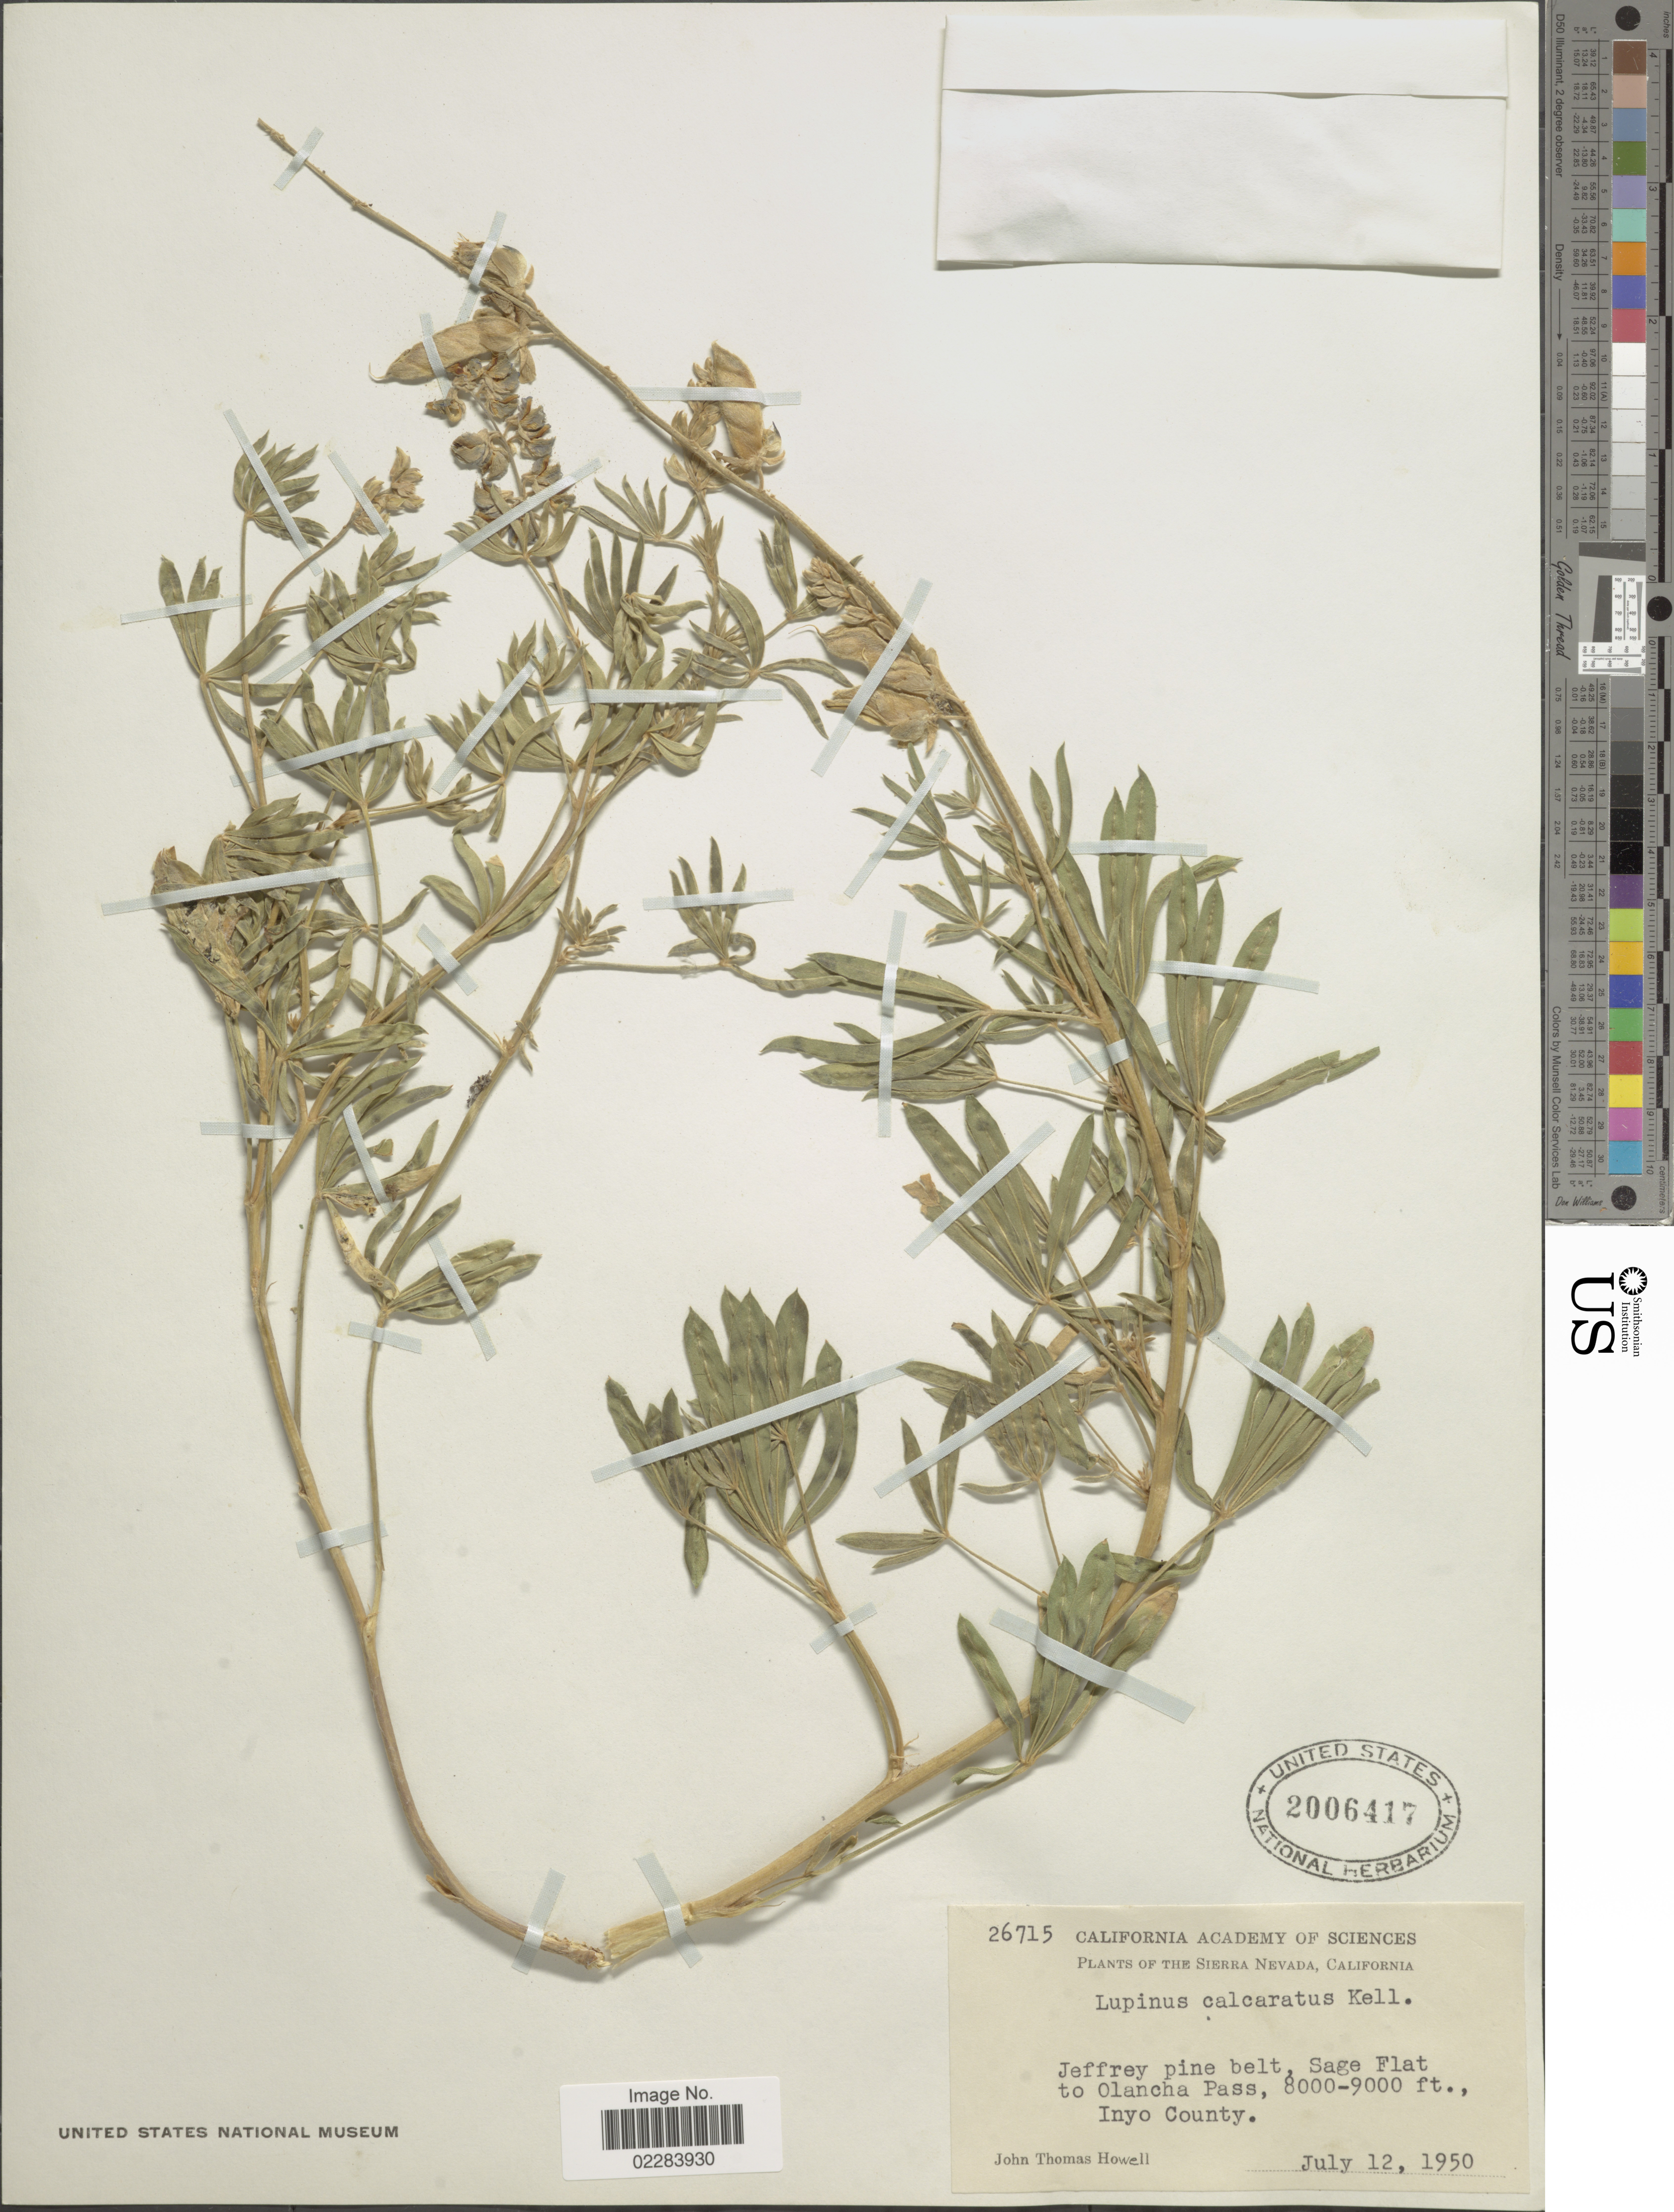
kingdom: Plantae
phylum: Tracheophyta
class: Magnoliopsida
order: Fabales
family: Fabaceae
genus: Lupinus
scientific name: Lupinus arbustus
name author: Lindl.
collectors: J. T. Howell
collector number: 26715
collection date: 1950-07-12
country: United States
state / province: California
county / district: Inyo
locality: Sierra Nevada. Jeffrey pine belt, Sage Flat to Olancha Pass. Inyo County.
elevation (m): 2438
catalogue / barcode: US 2006417